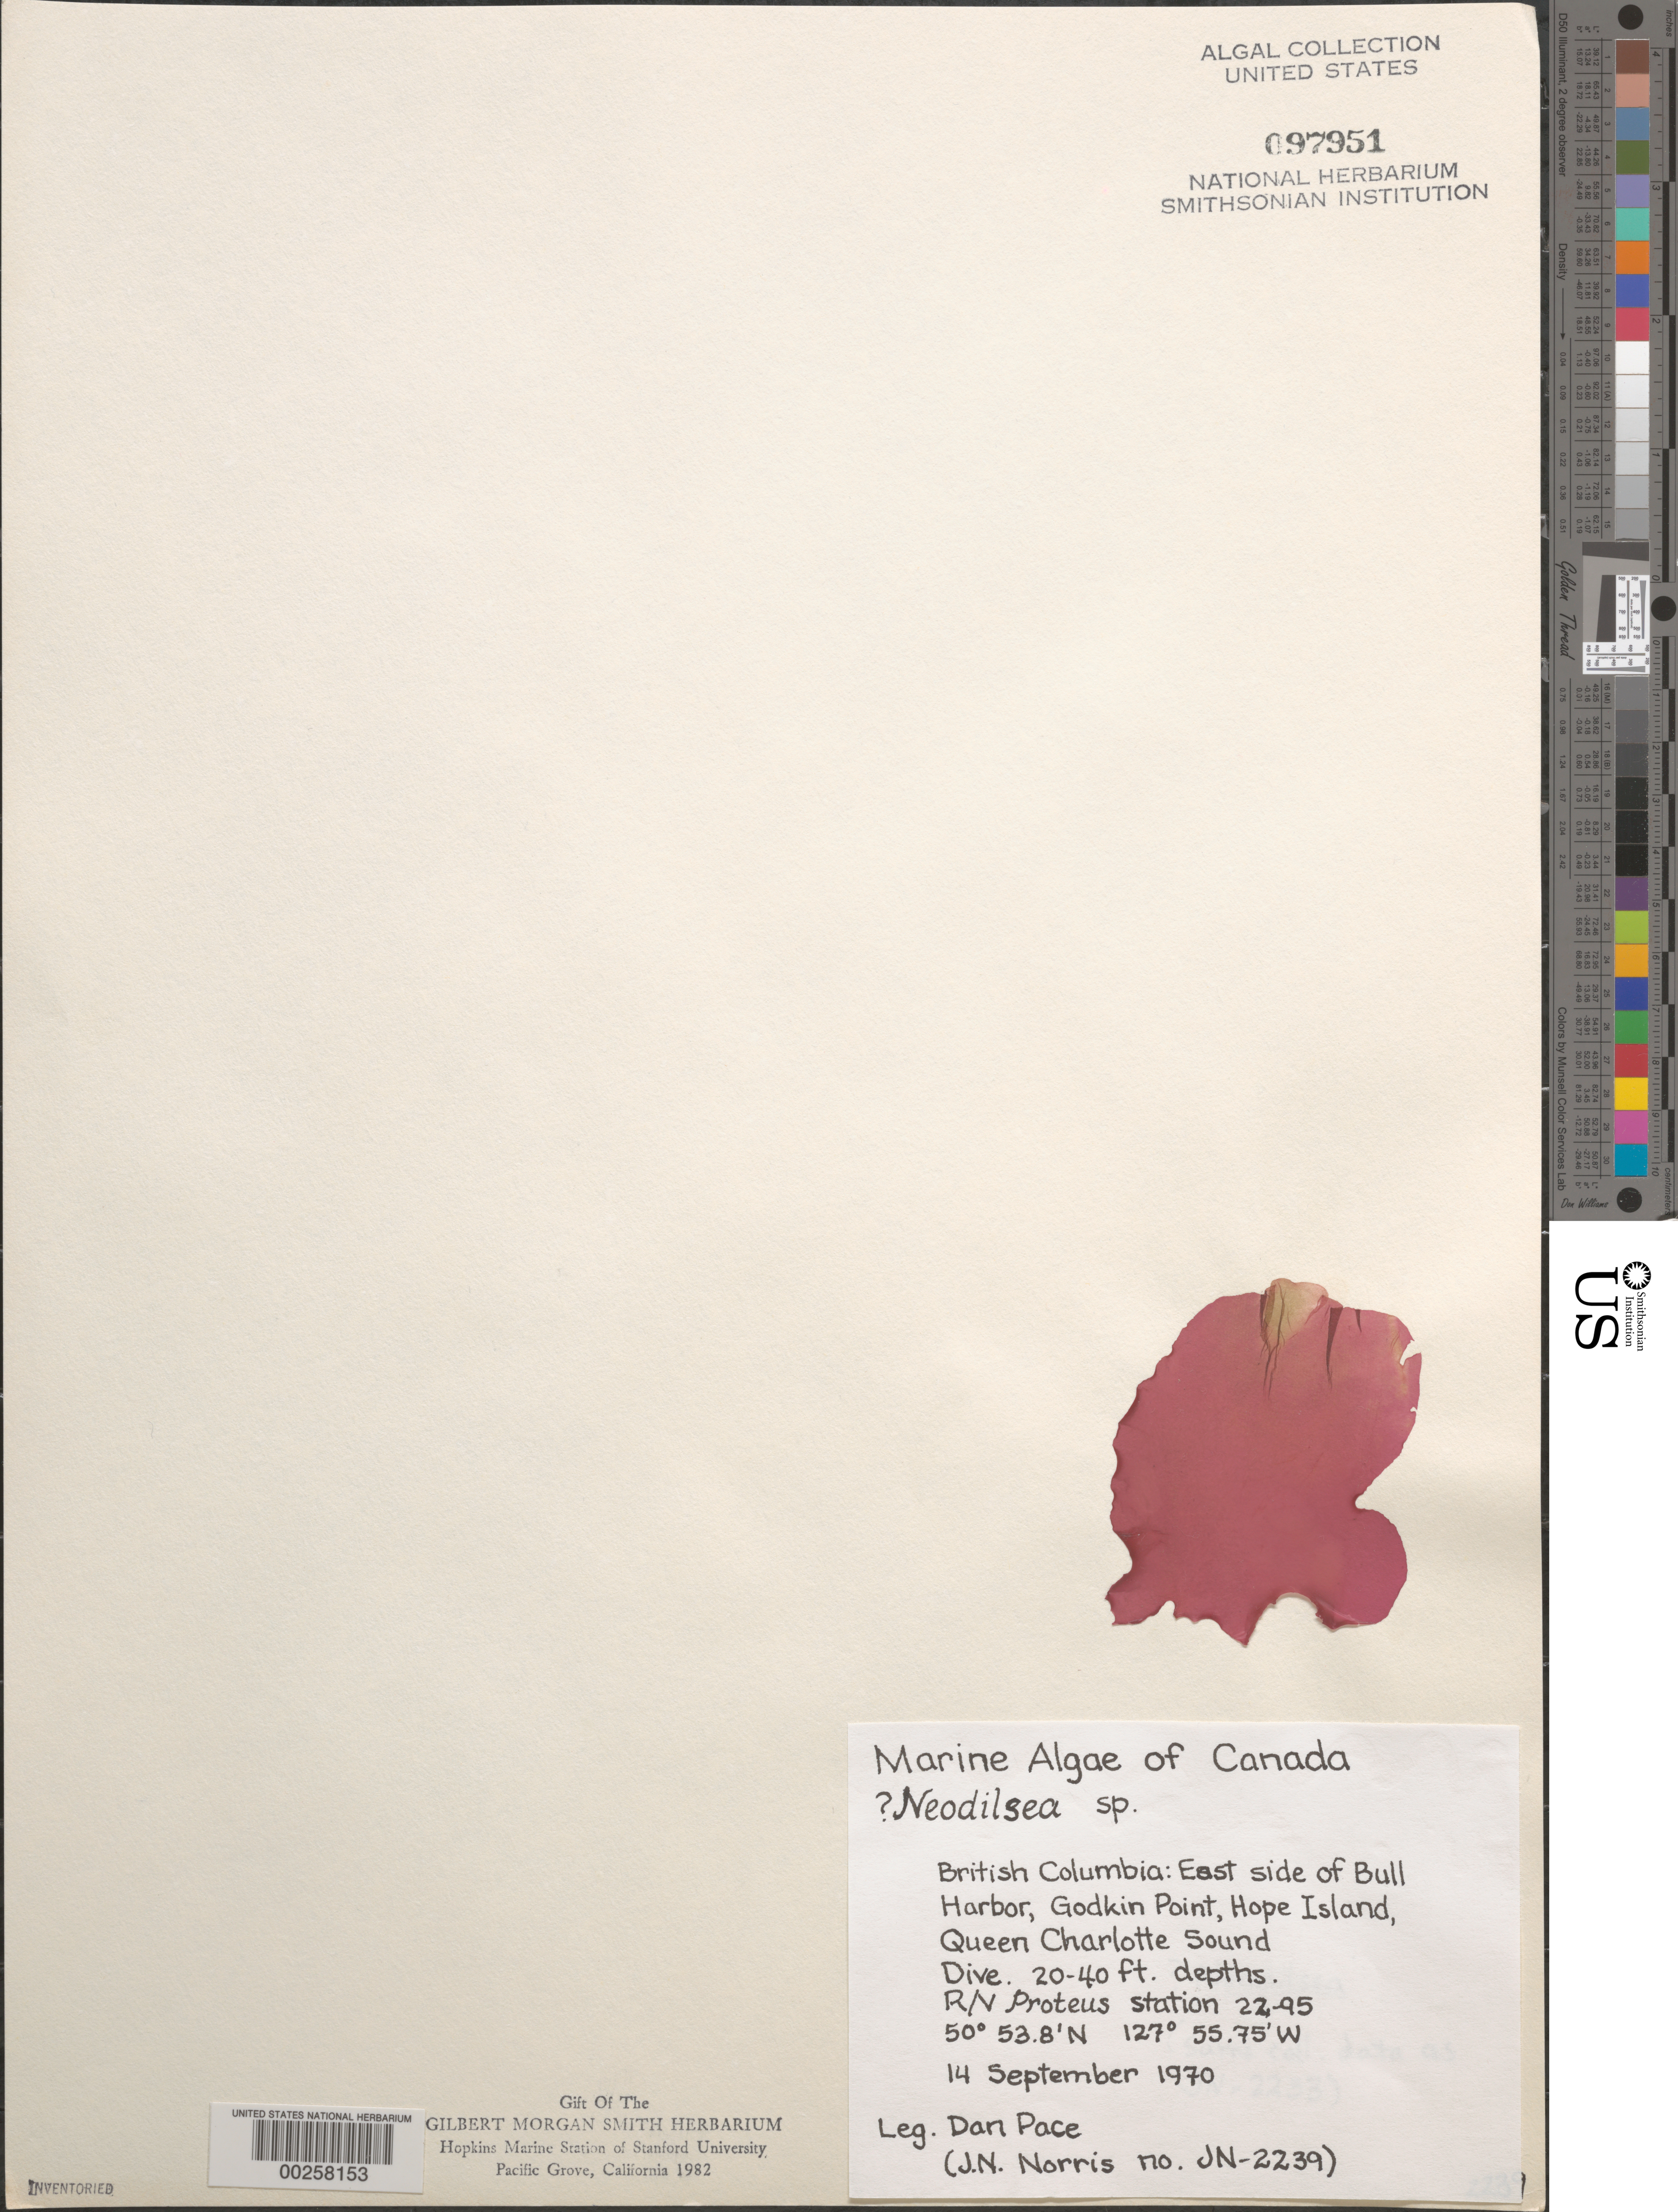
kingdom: Plantae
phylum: Rhodophyta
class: Florideophyceae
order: Gigartinales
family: Dumontiaceae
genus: Neodilsea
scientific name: Neodilsea sp.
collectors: D. Pace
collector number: Jn-2239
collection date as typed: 14 Sep 1970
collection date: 1970-09-14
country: Canada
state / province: British Columbia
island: Hope Island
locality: Bull Harbor, Godkin Point, Queen Charlotte Sound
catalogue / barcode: US 97951